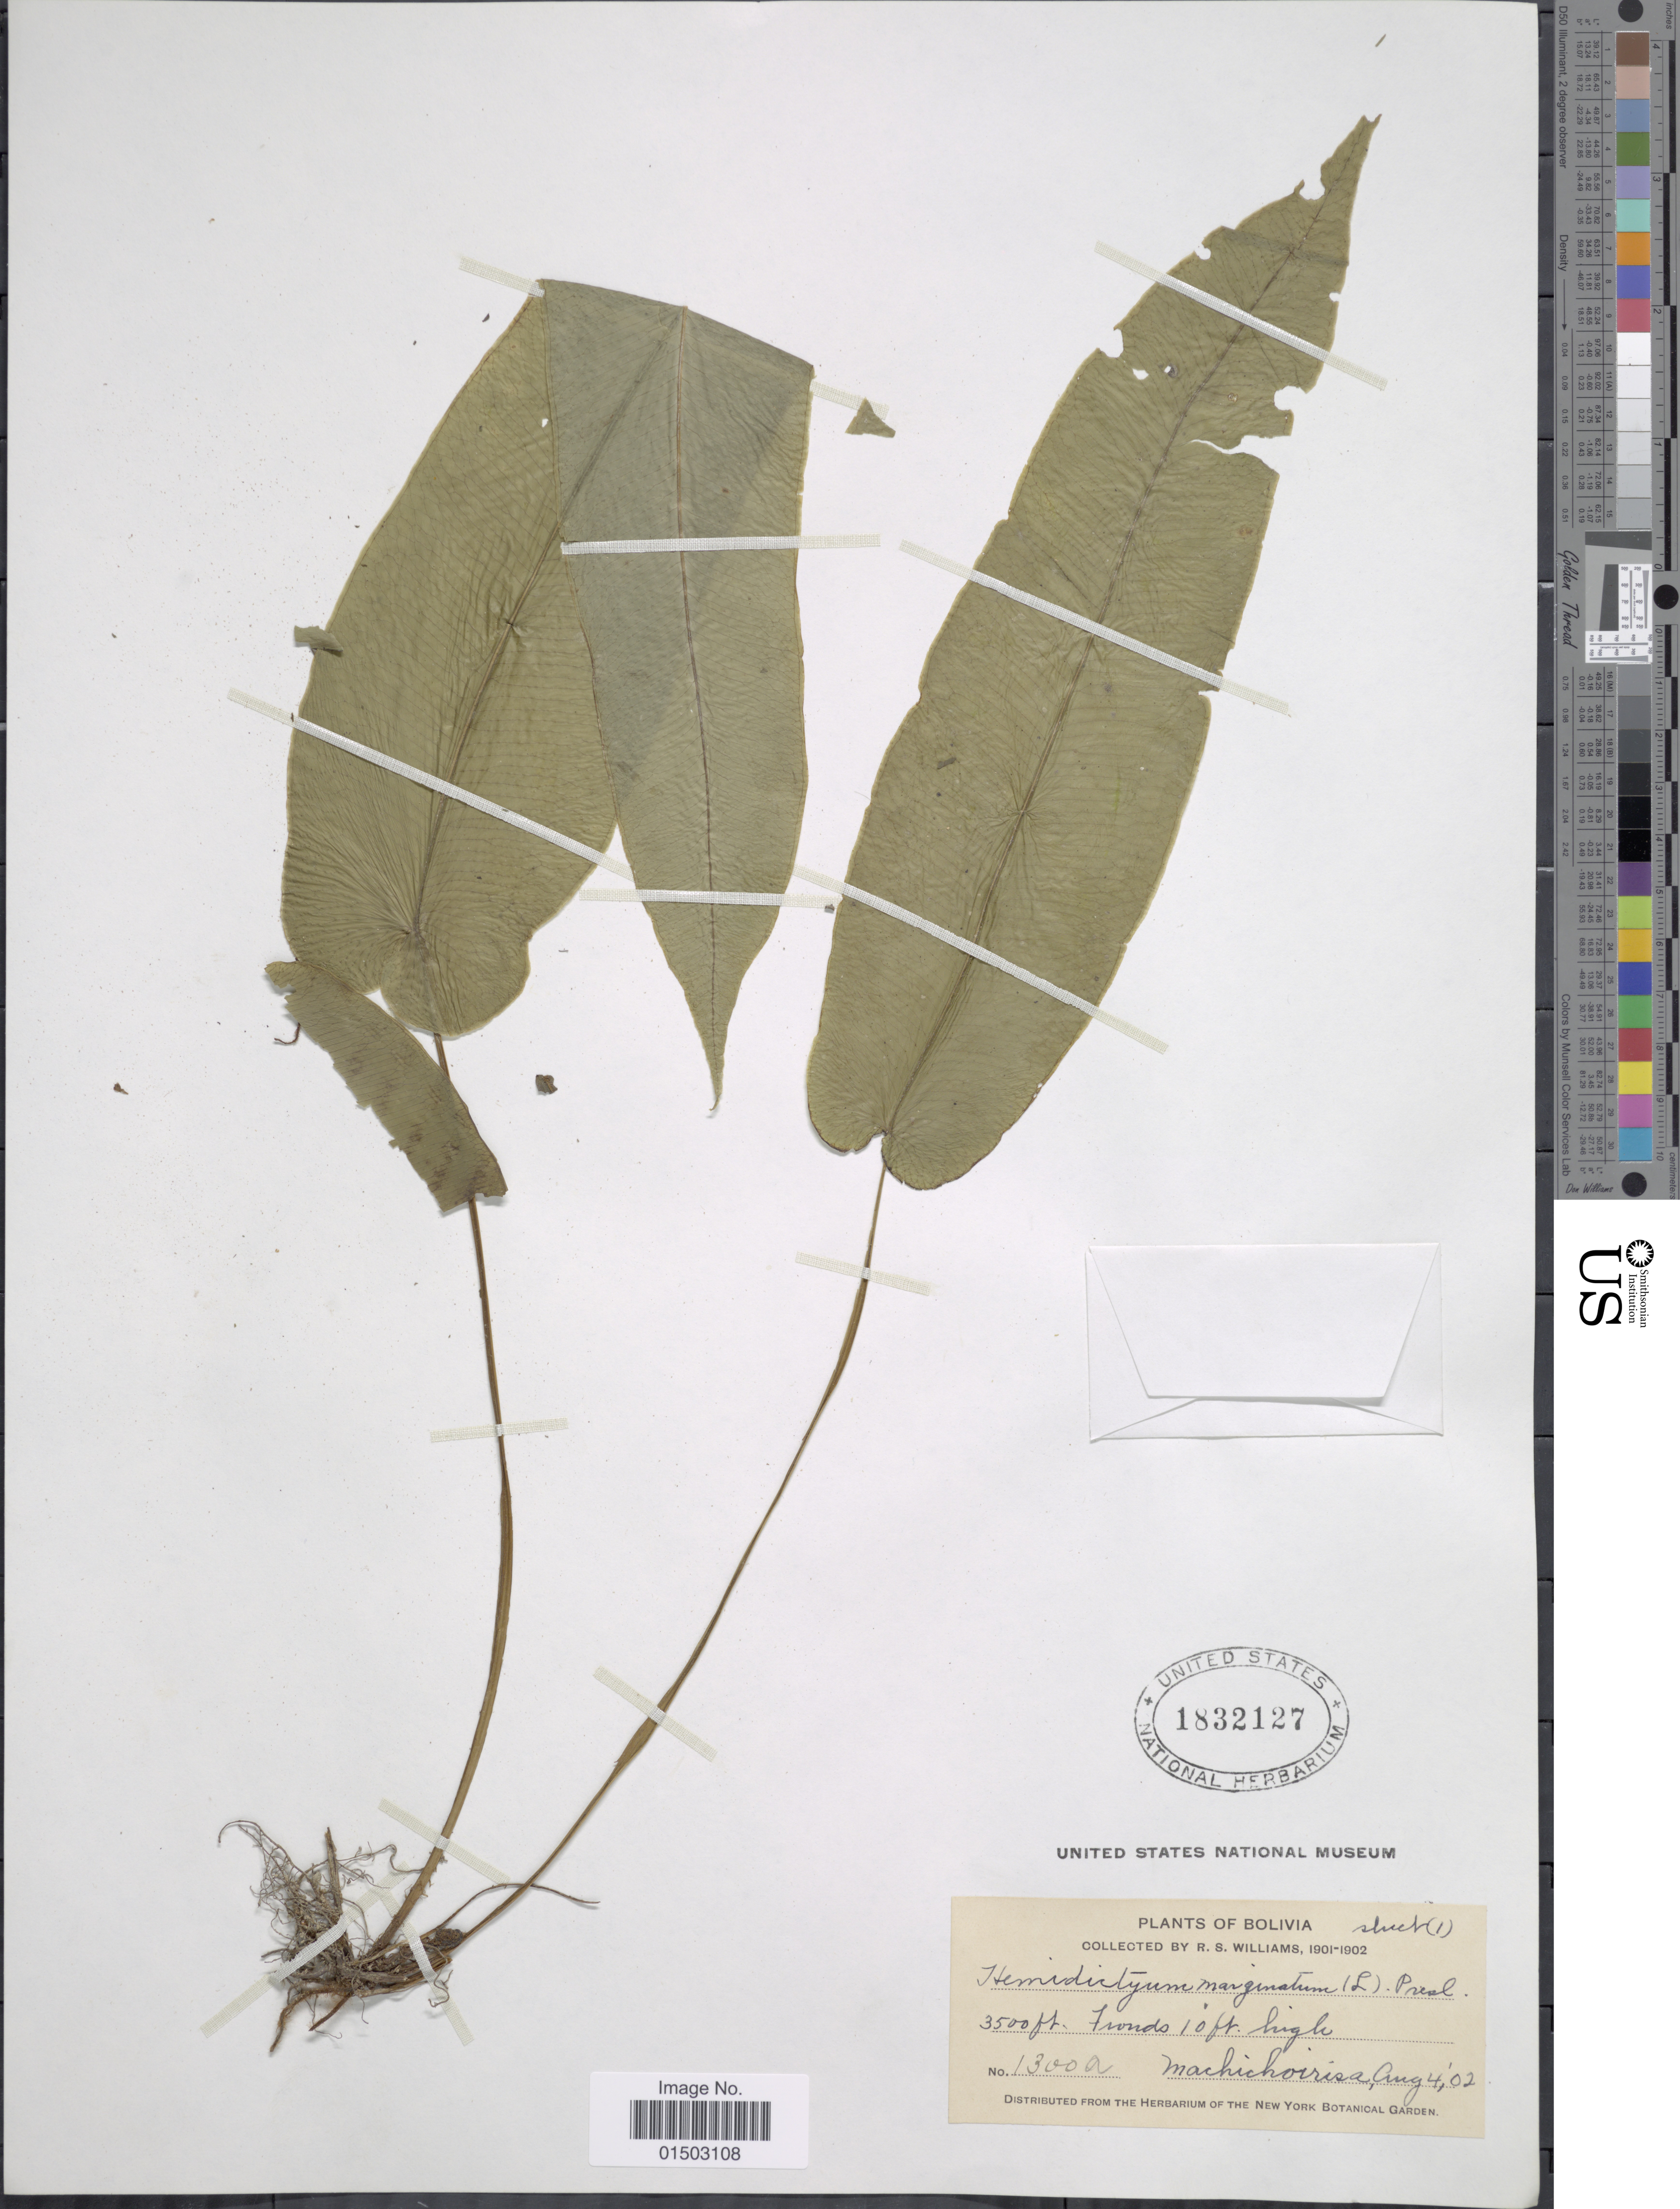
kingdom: Plantae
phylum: Tracheophyta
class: Polypodiopsida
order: Polypodiales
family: Hemidictyaceae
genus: Hemidictyum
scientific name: Hemidictyum marginatum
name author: (L.) C. Presl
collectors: R. S. Williams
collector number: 1300a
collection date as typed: Aug. 4, '02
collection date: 1902-08-04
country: Bolivia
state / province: La Paz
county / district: Franz Tamayo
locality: Machichorisa (near Aten)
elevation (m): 1067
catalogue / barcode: US 1832127